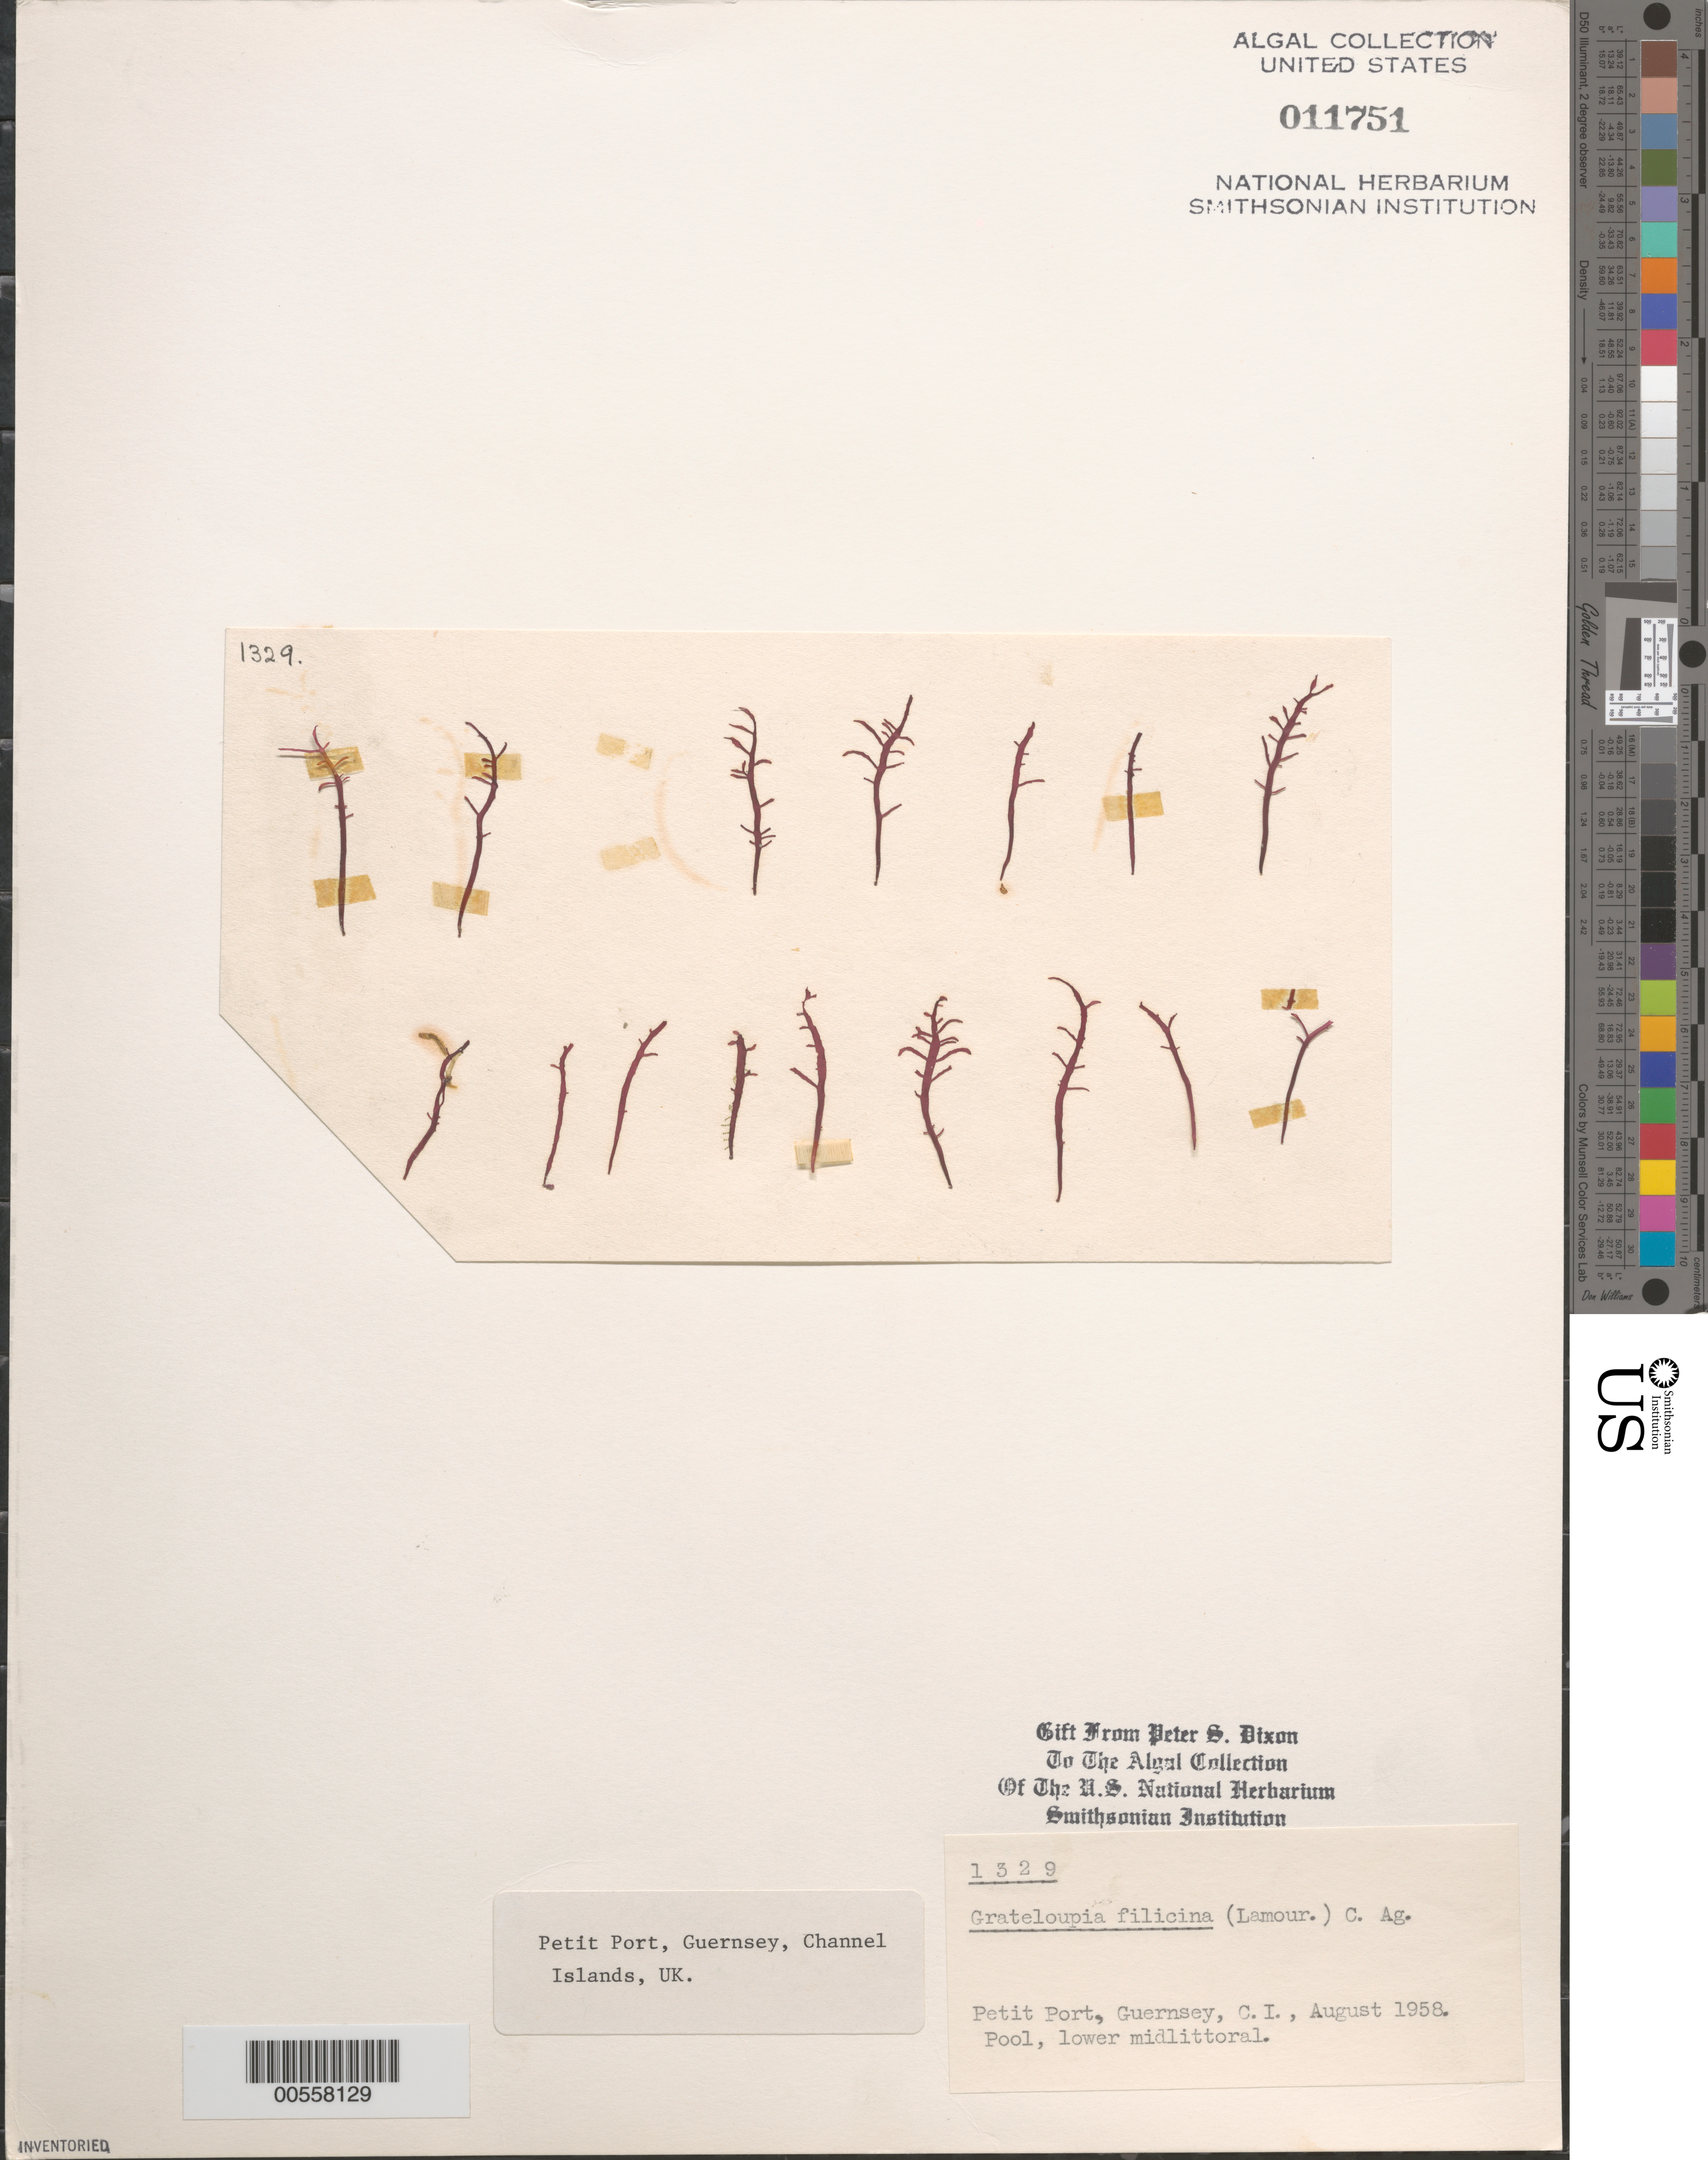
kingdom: Plantae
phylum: Rhodophyta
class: Florideophyceae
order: Halymeniales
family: Halymeniaceae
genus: Grateloupia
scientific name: Grateloupia filicina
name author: (J.V.Lamouroux) C. Agardh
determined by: Dixon, P. S.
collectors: P. S. Dixon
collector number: PSD 1329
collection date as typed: Aug 1958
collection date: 1958-08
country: United Kingdom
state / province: England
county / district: Bailiwick of Guernsey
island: Guernsey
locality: Petit Port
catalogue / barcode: US 11751